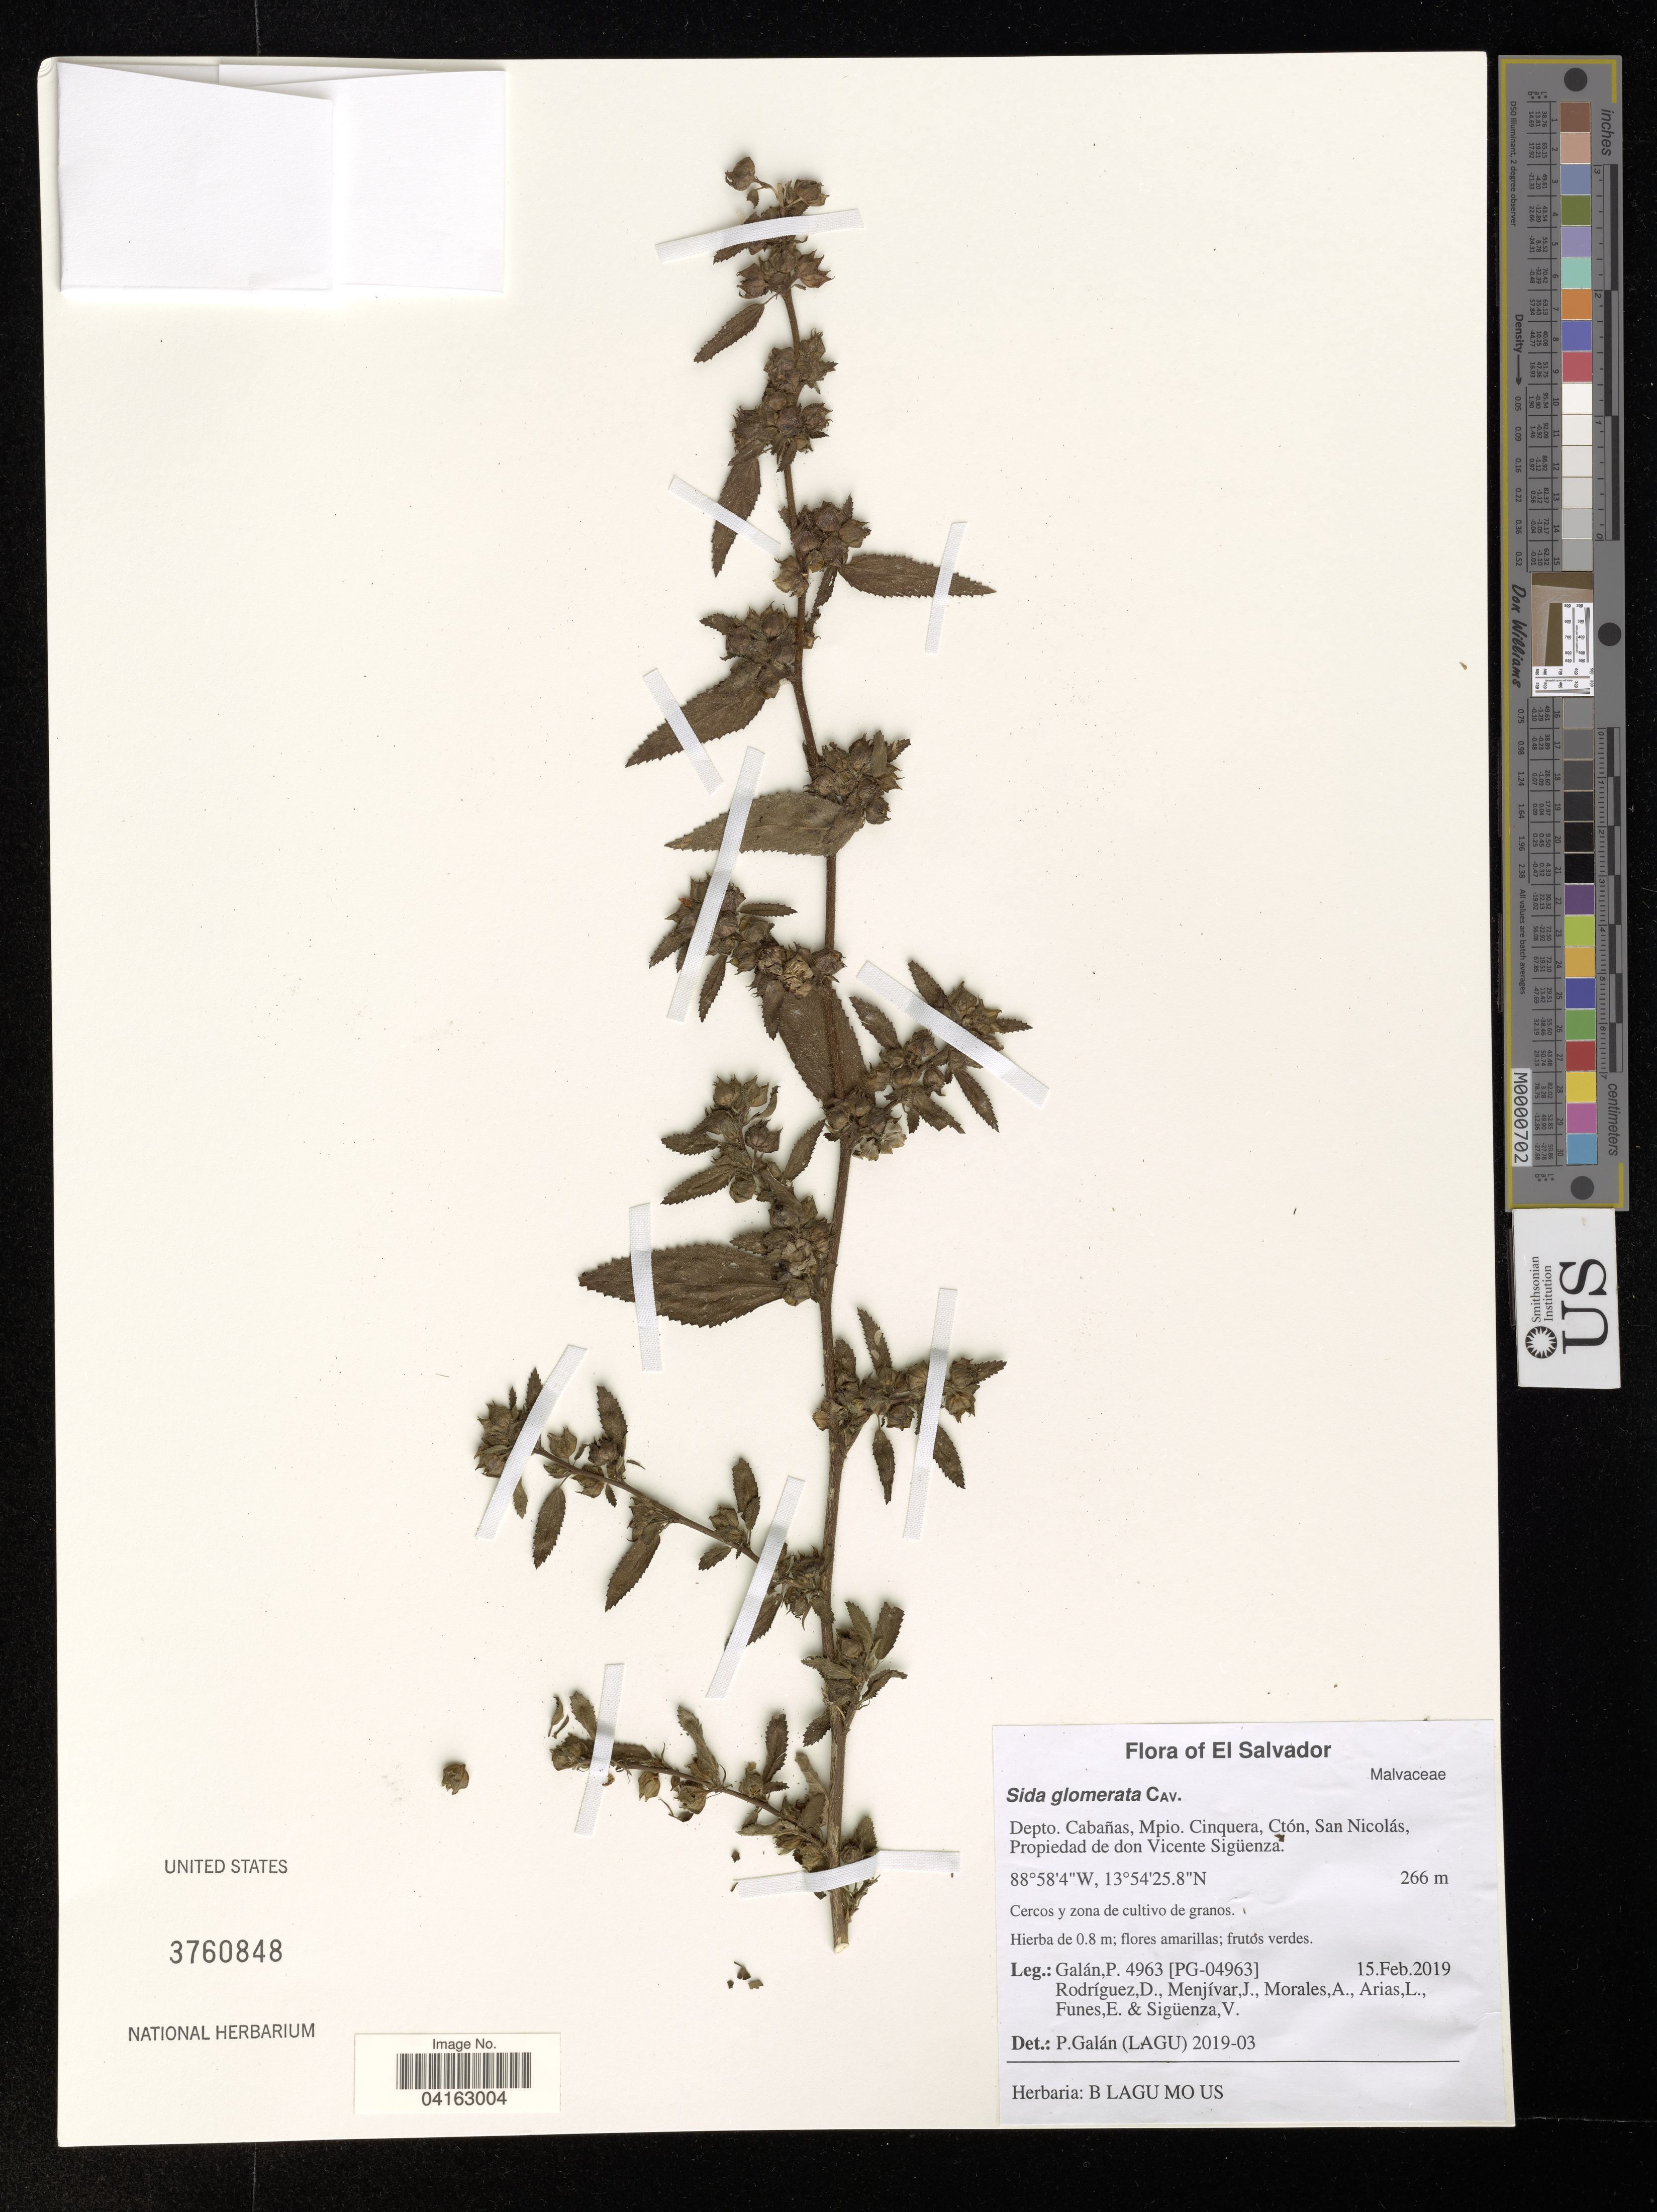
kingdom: Plantae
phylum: Tracheophyta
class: Magnoliopsida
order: Malvales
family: Malvaceae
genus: Sida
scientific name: Sida glomerata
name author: Cav.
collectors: P. Galan, D. Rodriguez, J. Menjívar, A. Morales & et al.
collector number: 4963 / [PG04963]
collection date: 2019-02-15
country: El Salvador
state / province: Cabanas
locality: Depto. Cabañas, Mpio. Cinquera, Ctón, San Nicolás, Propiedad de don Vicente Sigüenza.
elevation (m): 266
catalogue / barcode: US 3760848